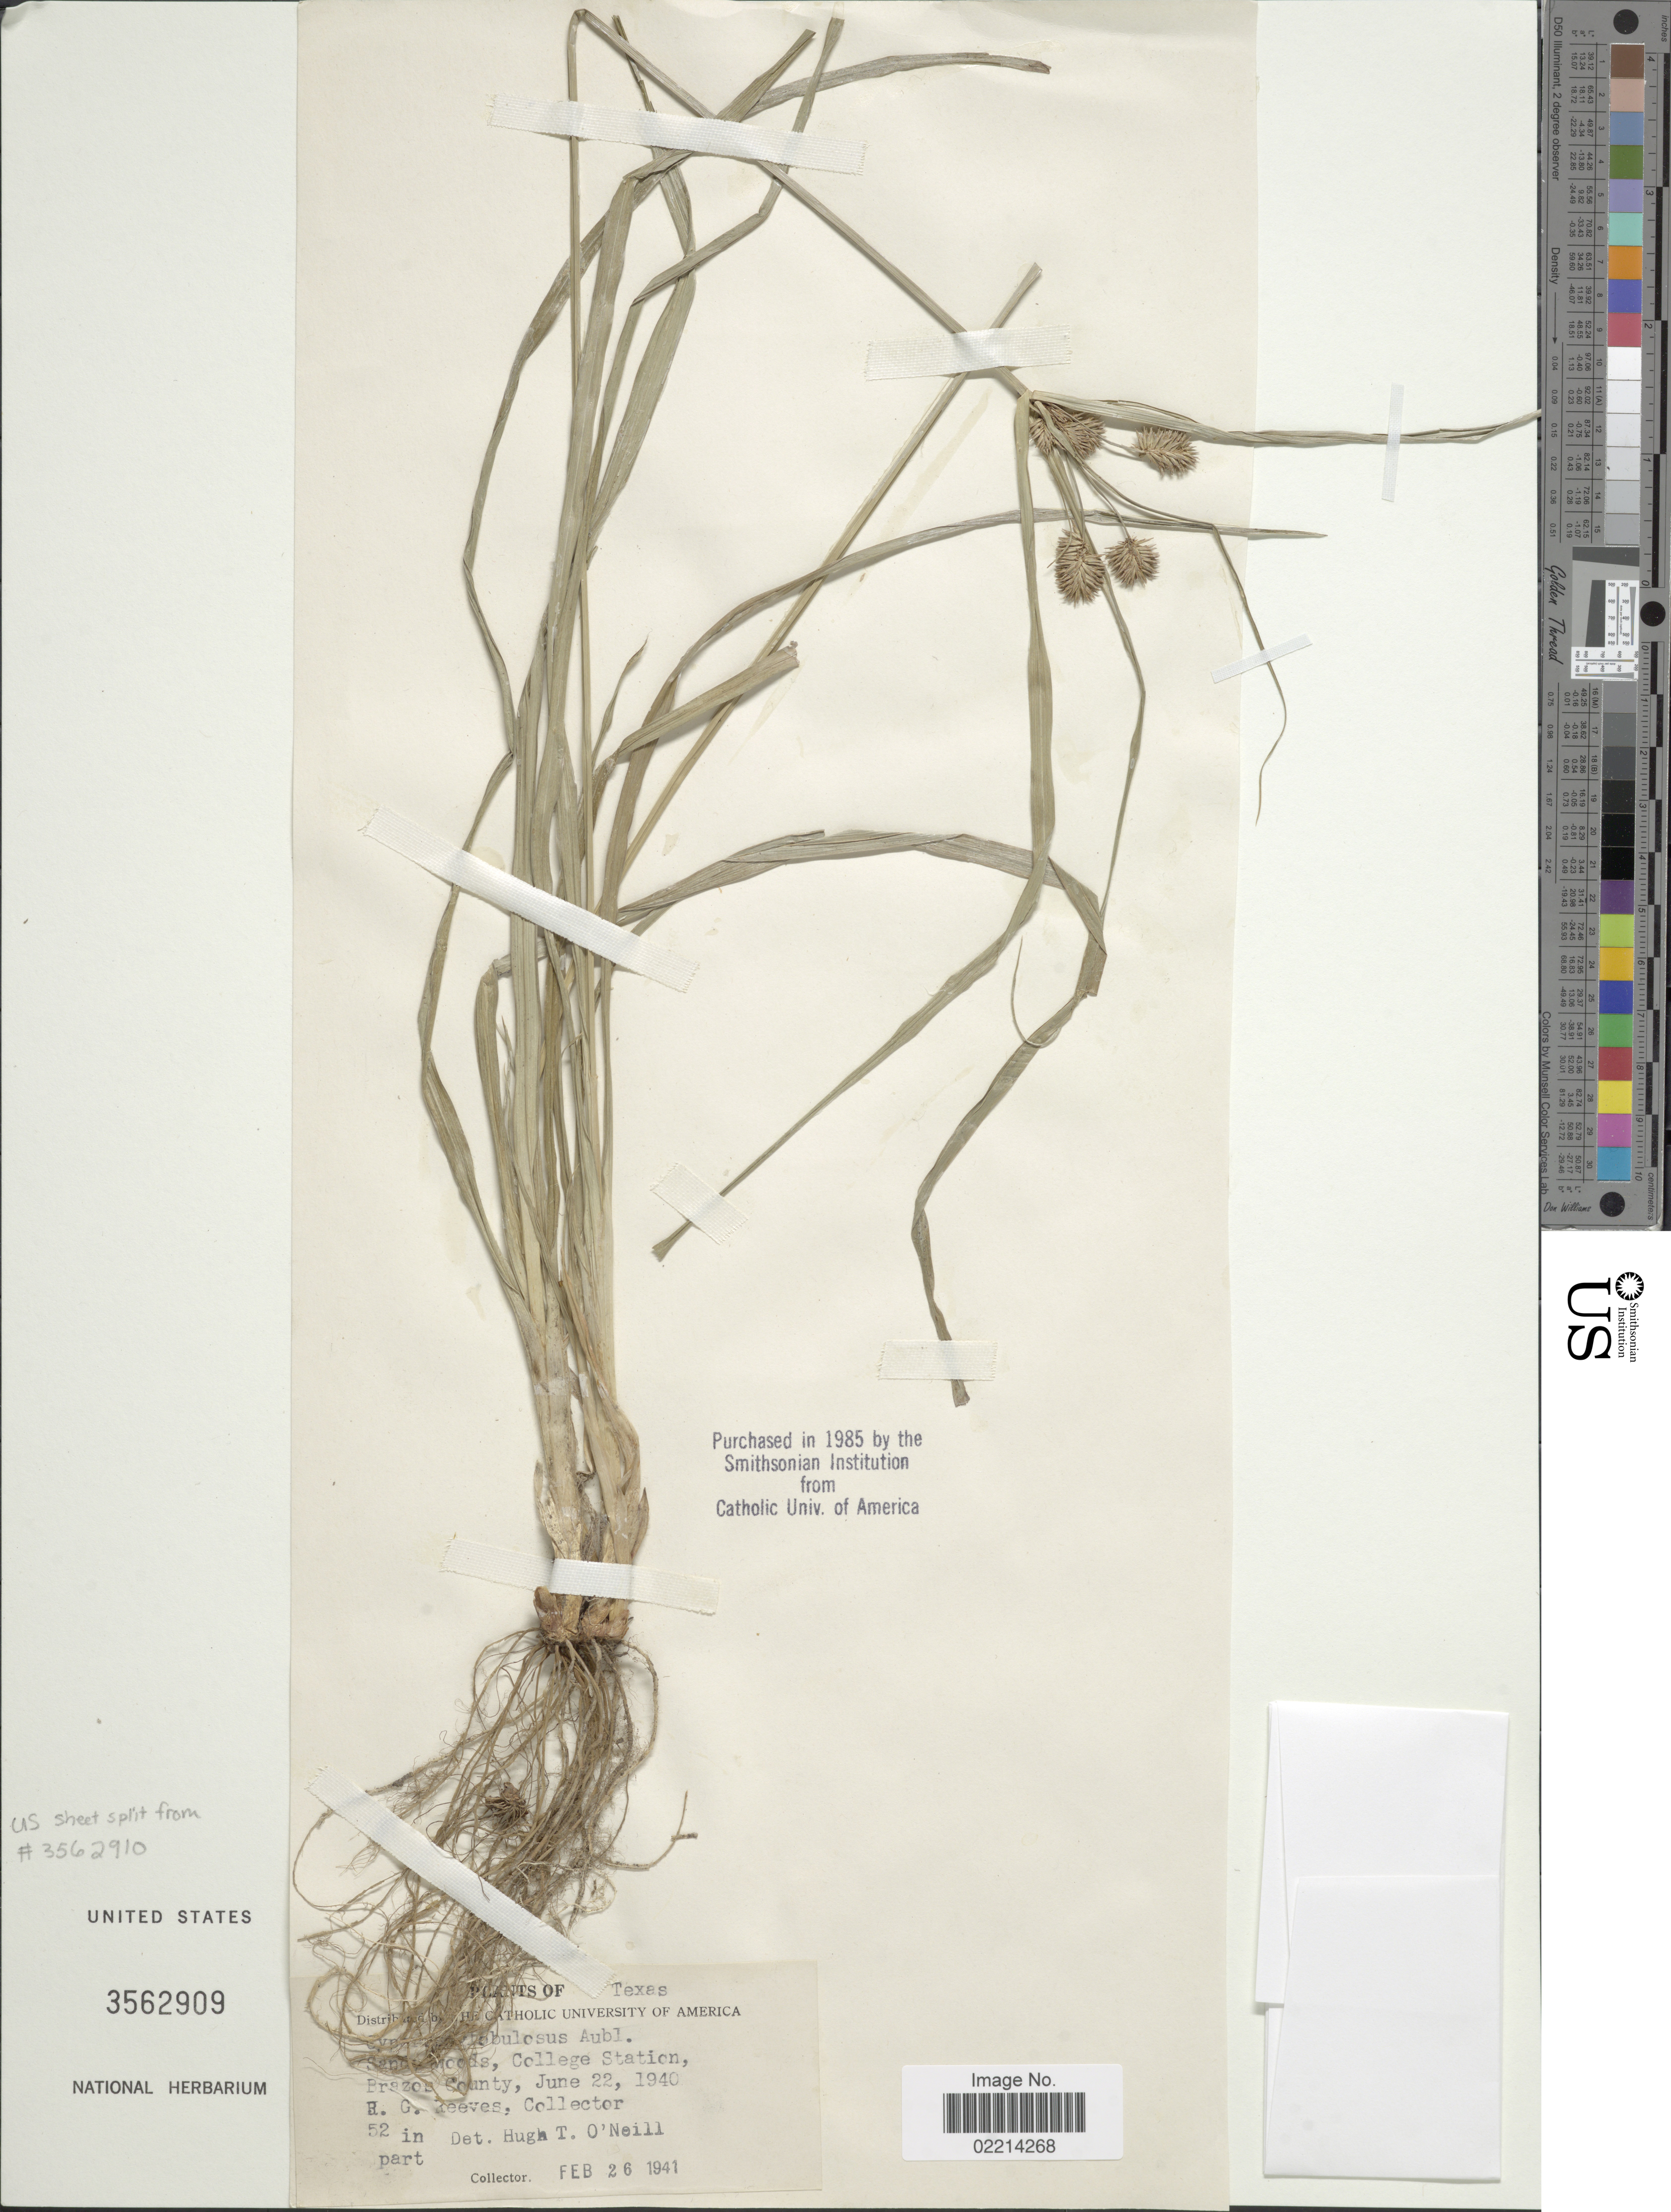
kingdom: Plantae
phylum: Tracheophyta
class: Liliopsida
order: Poales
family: Cyperaceae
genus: Cyperus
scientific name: Cyperus croceus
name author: Vahl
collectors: R. G. Reeves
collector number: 52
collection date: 1940-06-22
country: United States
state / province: Texas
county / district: Brazos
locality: Sandy Woods, College Station, Brazos County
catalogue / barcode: US 3562909